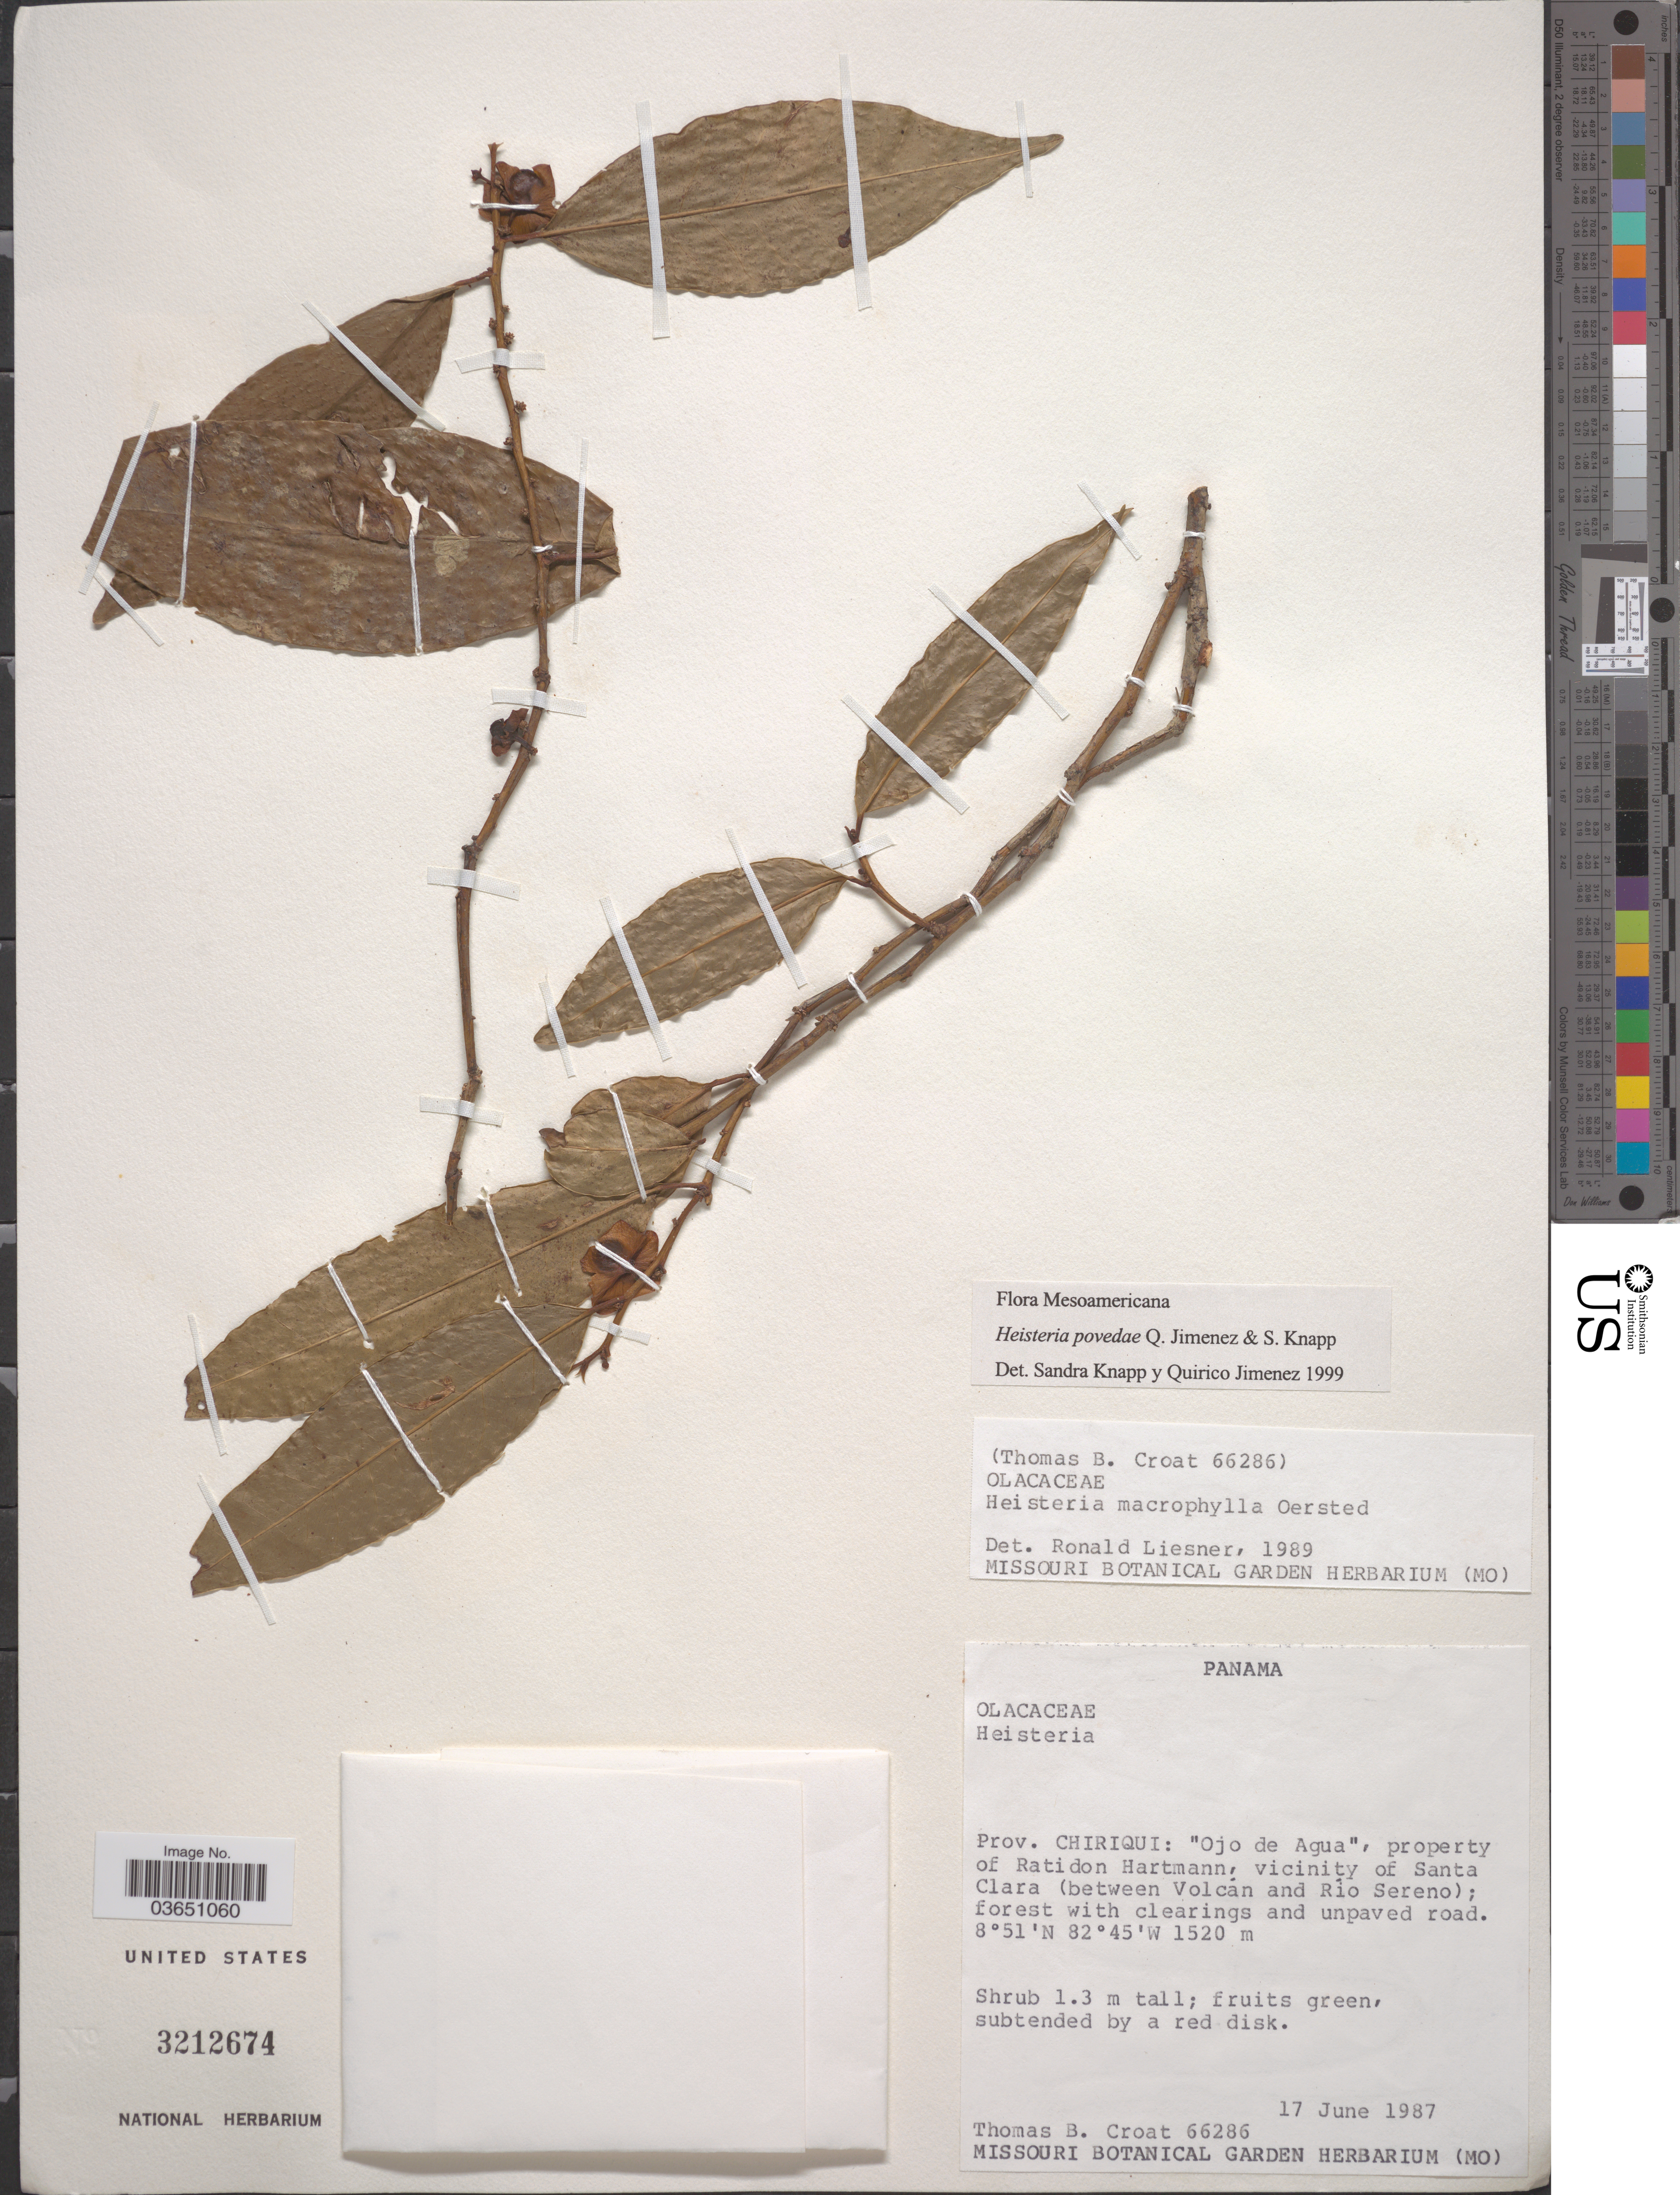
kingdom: Plantae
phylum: Tracheophyta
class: Magnoliopsida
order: Santalales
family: Erythropalaceae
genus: Heisteria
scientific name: Heisteria povedae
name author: Q. Jiménez & S. Knapp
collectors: T. B. Croat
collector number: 66286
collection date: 1987-06-17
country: Panama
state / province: Chiriqui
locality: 'Ojo de Agua', property of Ratidon Hartmann, vicinity of Santa Clara (between Volcán and Rio Sereno.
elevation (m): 1520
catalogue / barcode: US 3212674